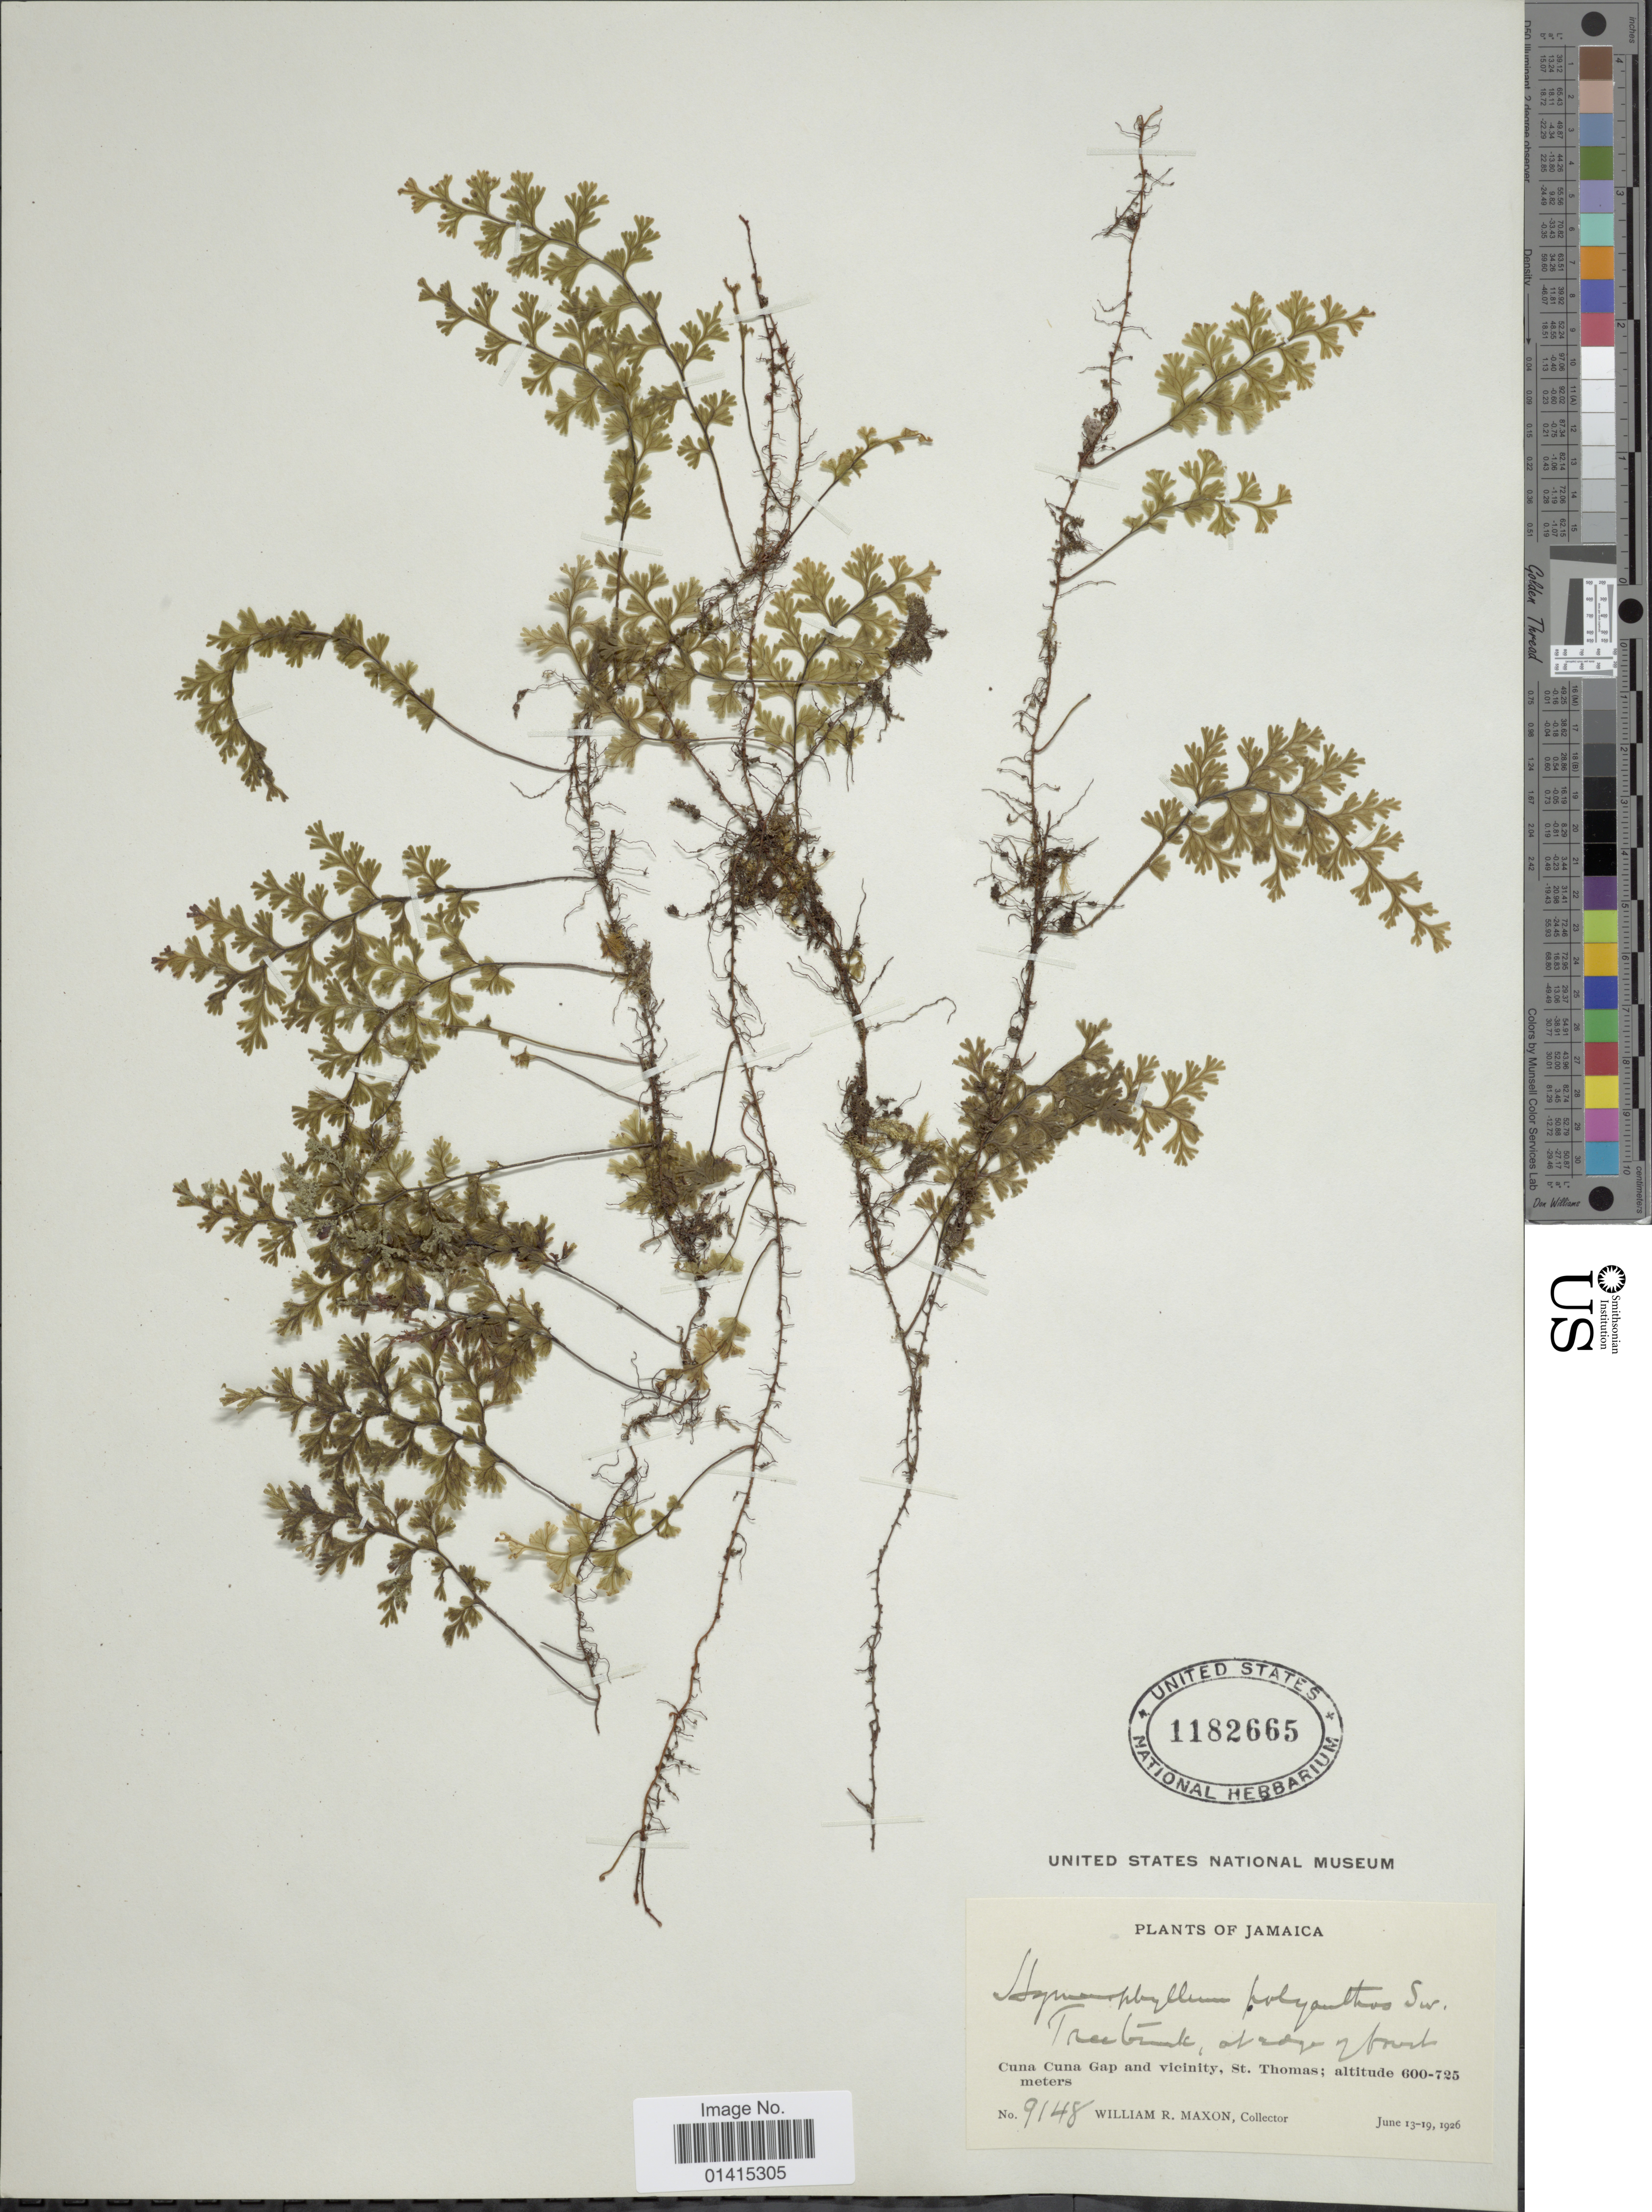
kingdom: Plantae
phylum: Tracheophyta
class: Polypodiopsida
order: Hymenophyllales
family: Hymenophyllaceae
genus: Hymenophyllum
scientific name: Hymenophyllum polyanthos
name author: (Sw.) Sw.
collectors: W. R. Maxon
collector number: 9148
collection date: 1926-06-13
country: Jamaica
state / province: Saint Thomas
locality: Cuna Cuna Gap and vicinity, St. Thomas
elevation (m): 600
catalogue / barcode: US 1182665